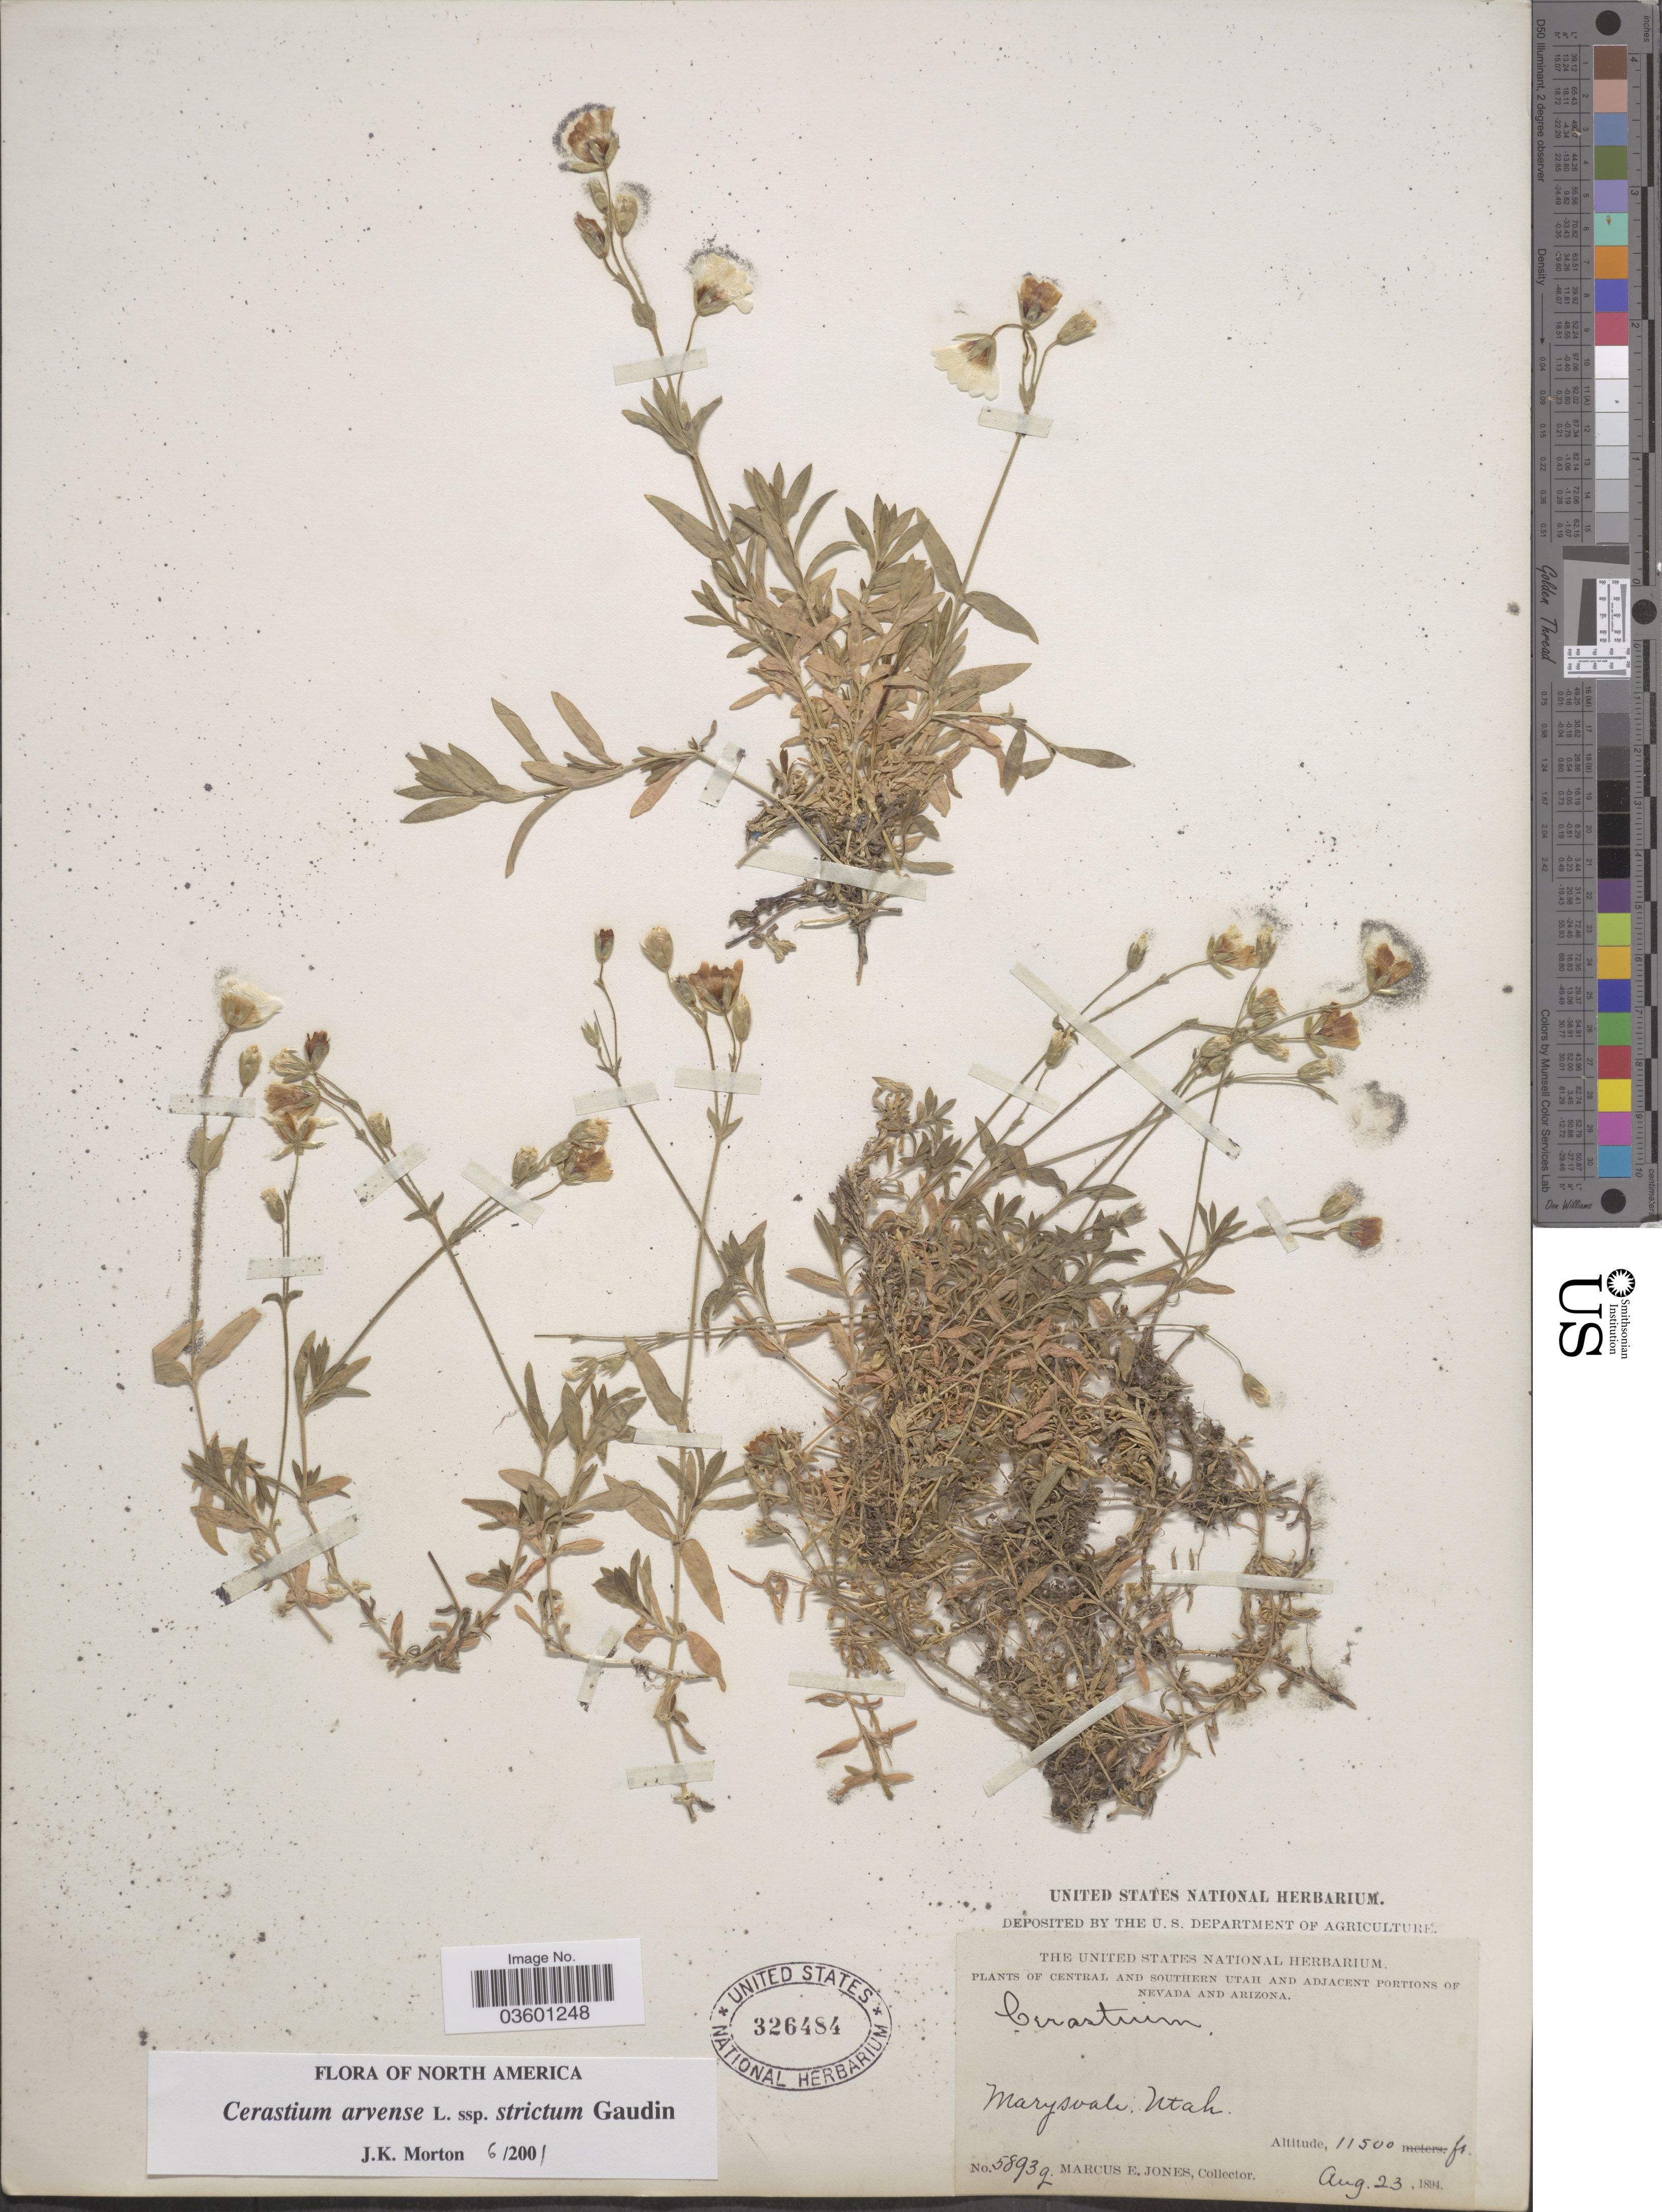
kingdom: Plantae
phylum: Tracheophyta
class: Magnoliopsida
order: Caryophyllales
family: Caryophyllaceae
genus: Cerastium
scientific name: Cerastium arvense subsp. strictum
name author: (L.) Ugborogho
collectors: M. E. Jones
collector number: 5893g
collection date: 1894-08-23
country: United States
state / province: Utah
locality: Central and Southern Utah. Marysvale.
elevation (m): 3505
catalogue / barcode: US 326484